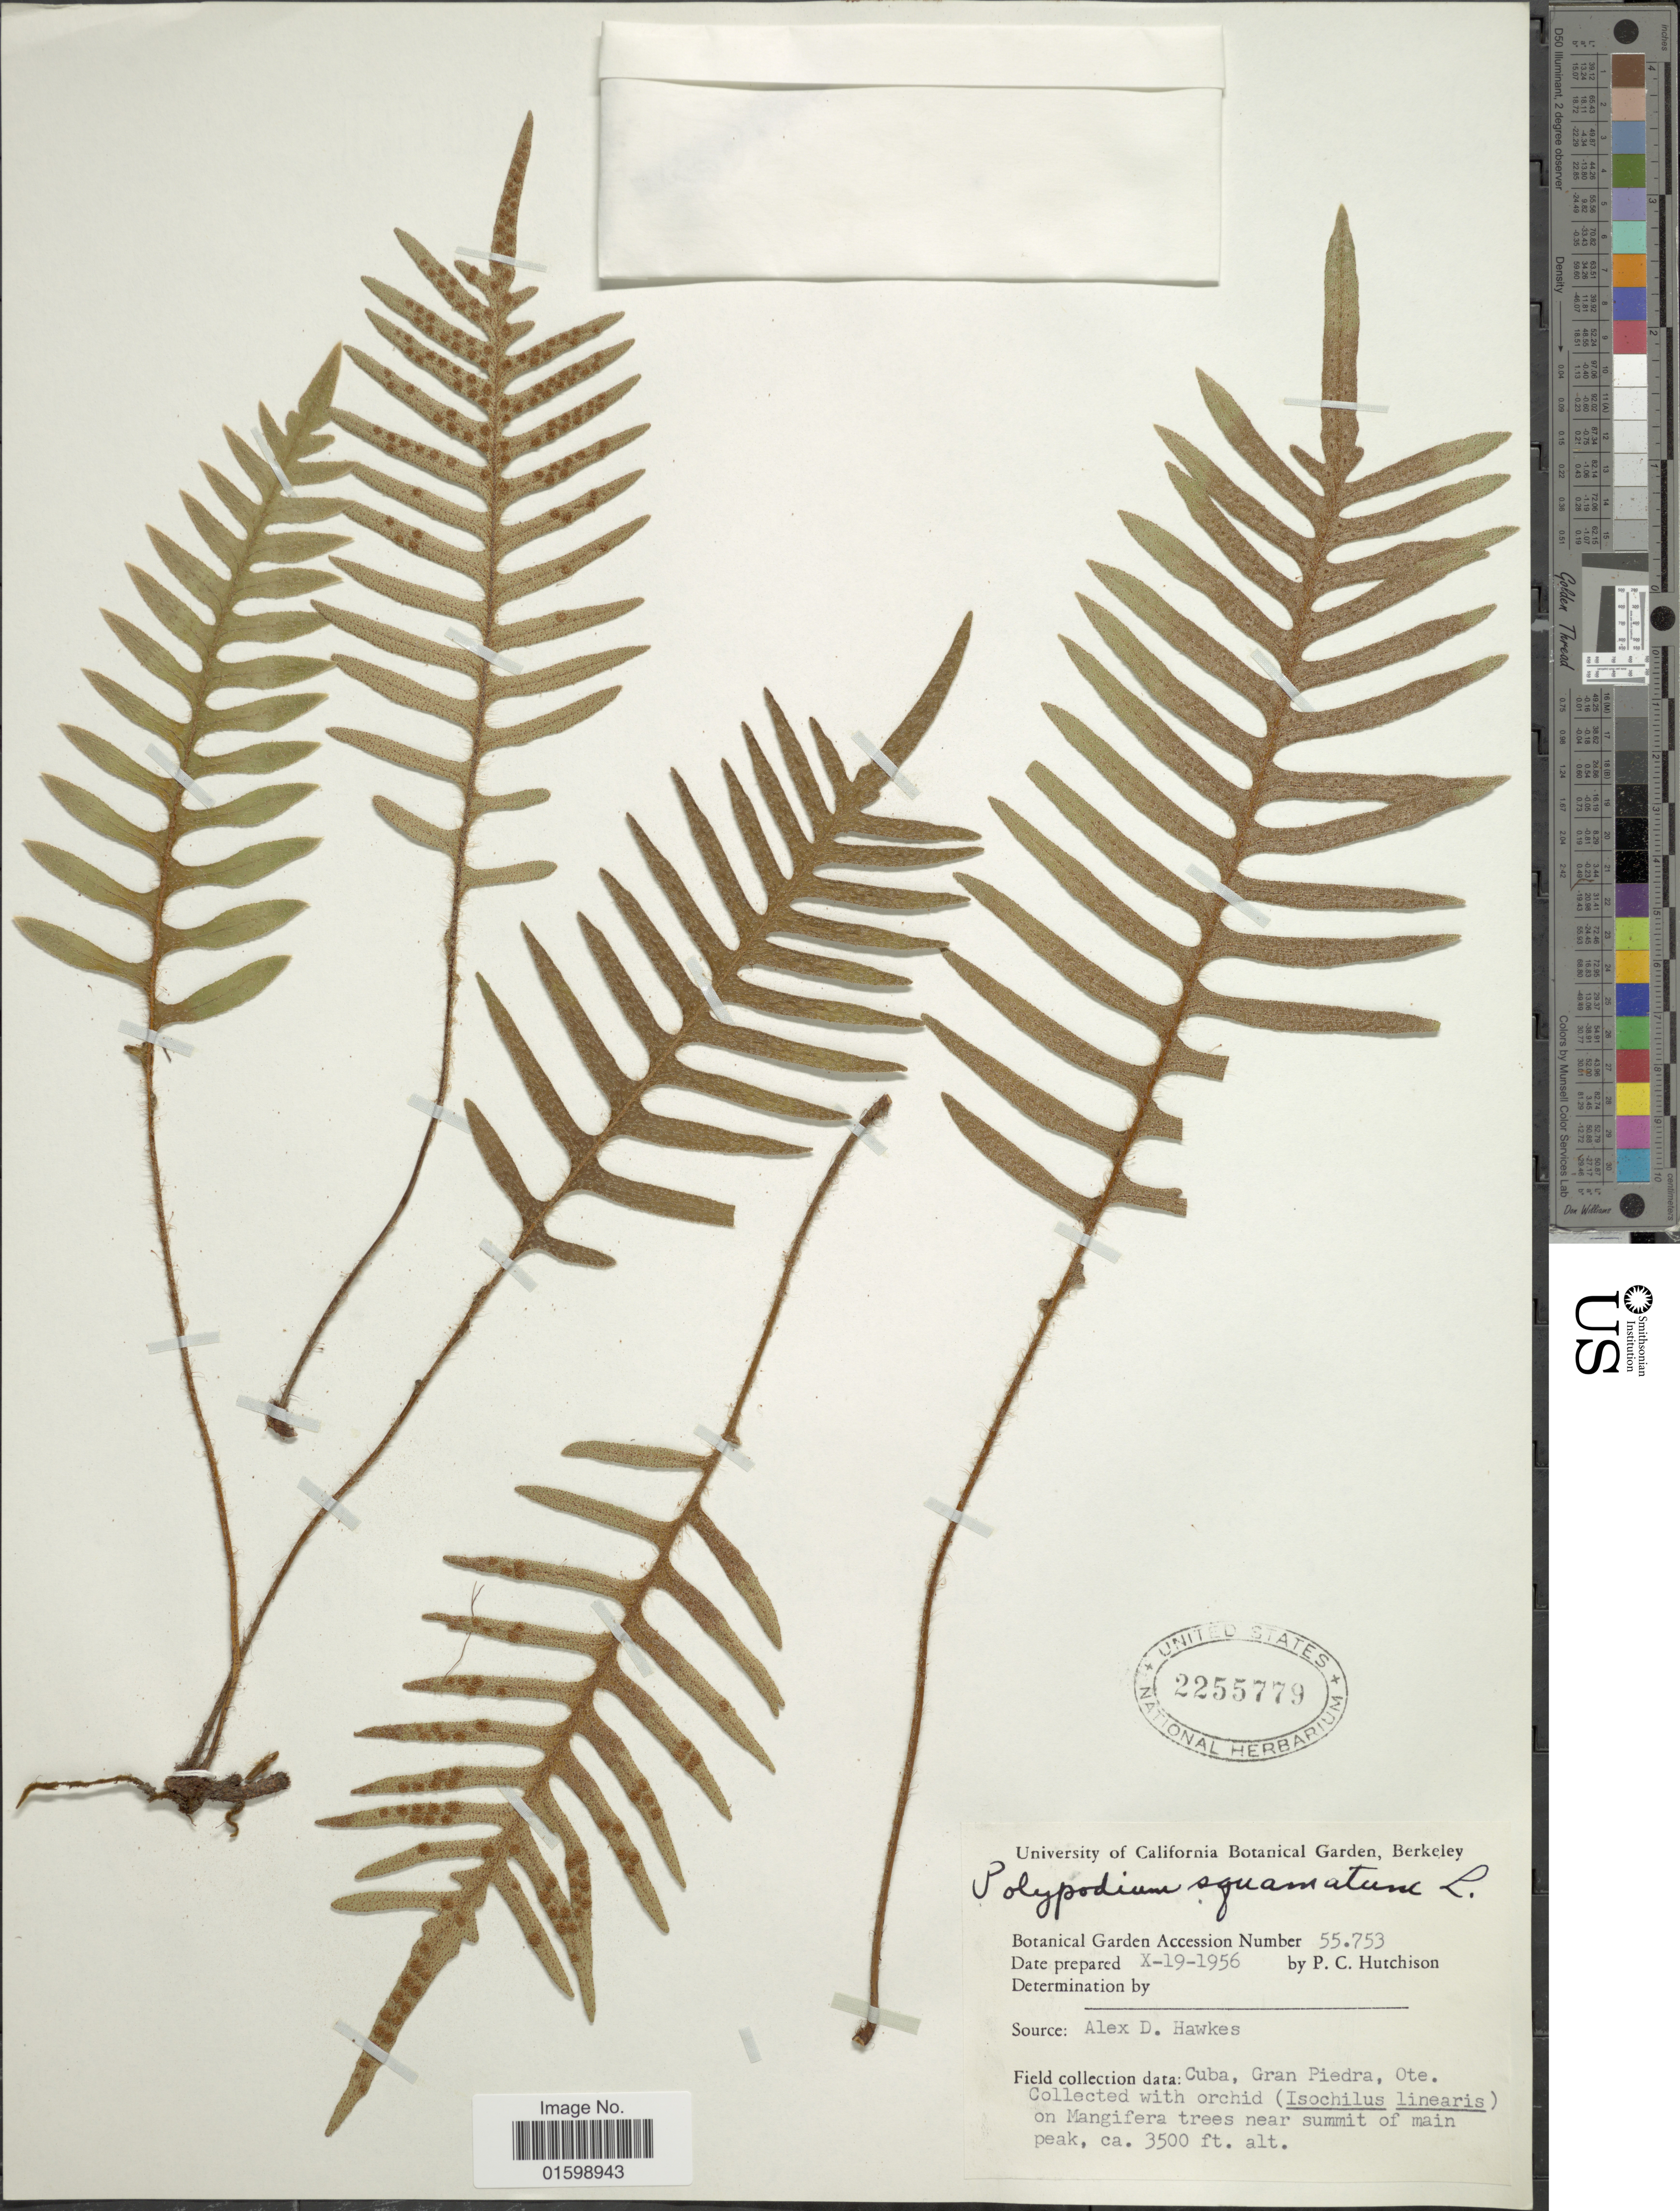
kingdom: Plantae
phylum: Tracheophyta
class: Polypodiopsida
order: Polypodiales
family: Polypodiaceae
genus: Pleopeltis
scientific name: Pleopeltis squamata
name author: (L.) J. Sm.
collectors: P. C. Hutchison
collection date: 1956-10-19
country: United States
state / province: California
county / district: Alameda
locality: University of California Botanical garden, Berkeley, Botanical Garden Accession Number 55753